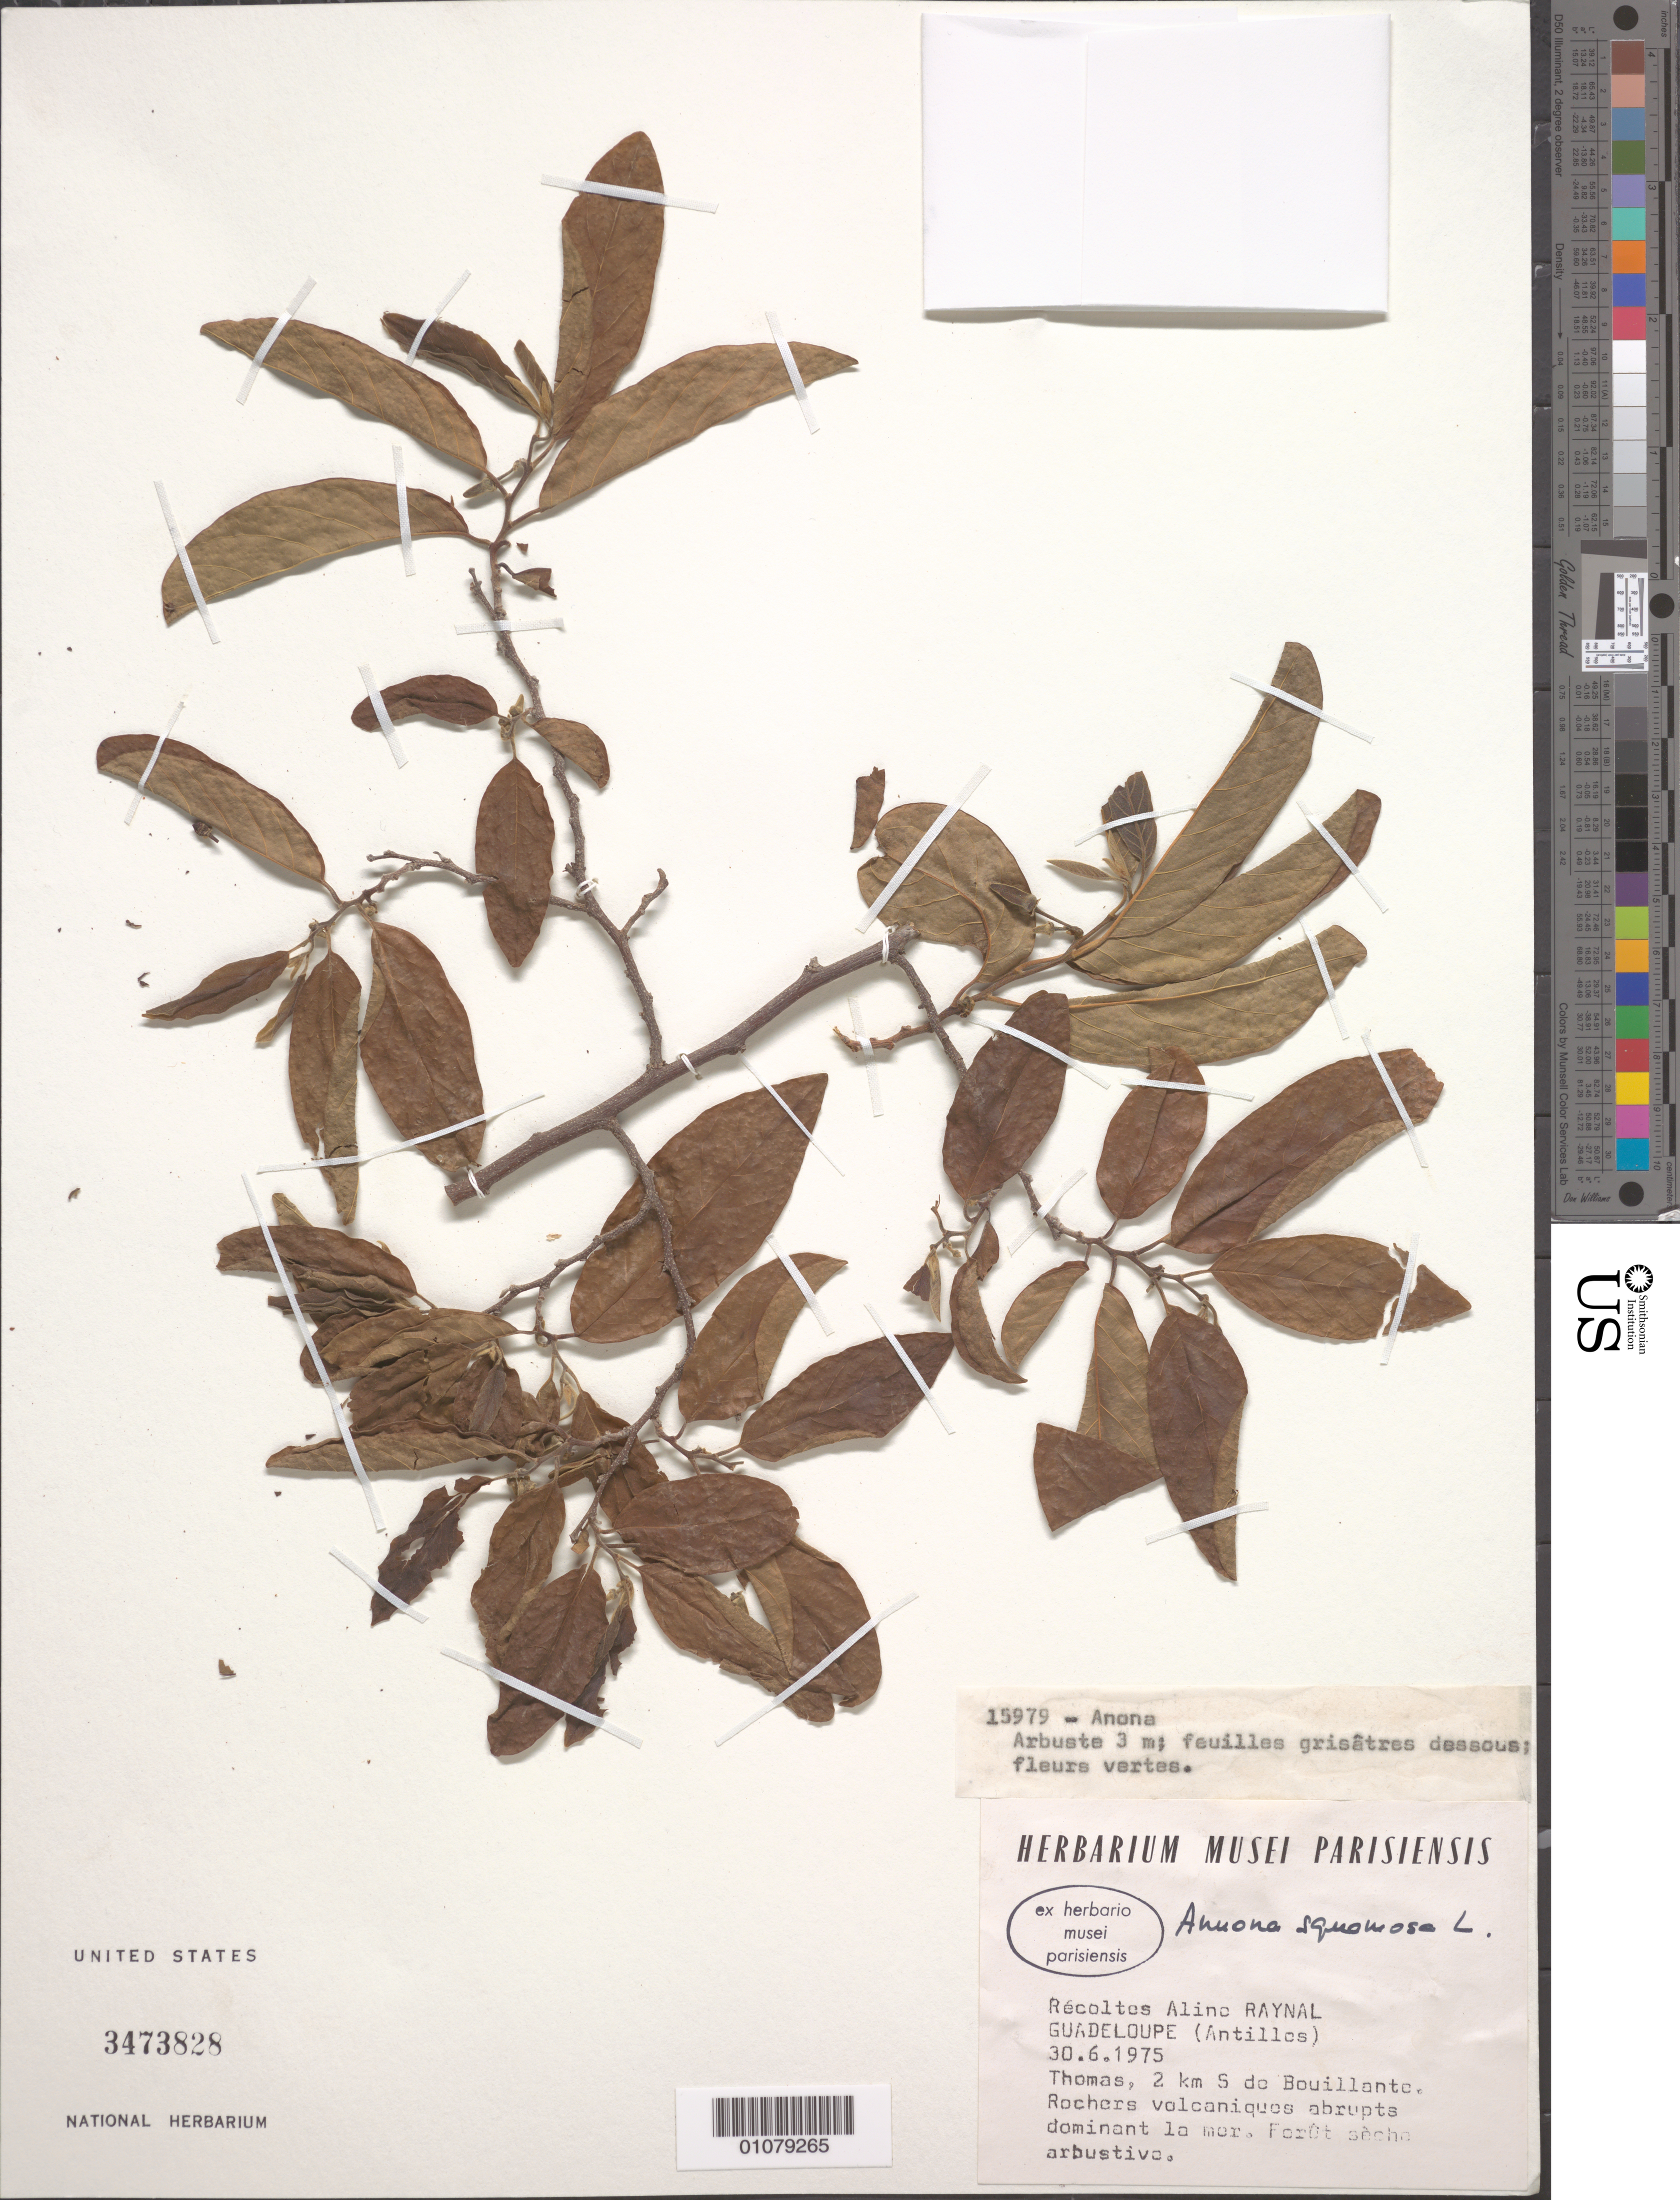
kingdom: Plantae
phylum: Tracheophyta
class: Magnoliopsida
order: Magnoliales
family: Annonaceae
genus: Annona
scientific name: Annona squamosa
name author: L.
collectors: A. M. Raynal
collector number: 15979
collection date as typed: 30 Jun 1975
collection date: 1975-06-30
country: Guadeloupe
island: Basse Terre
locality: Thomas, 2km S de Bouillante.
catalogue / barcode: US 3473828